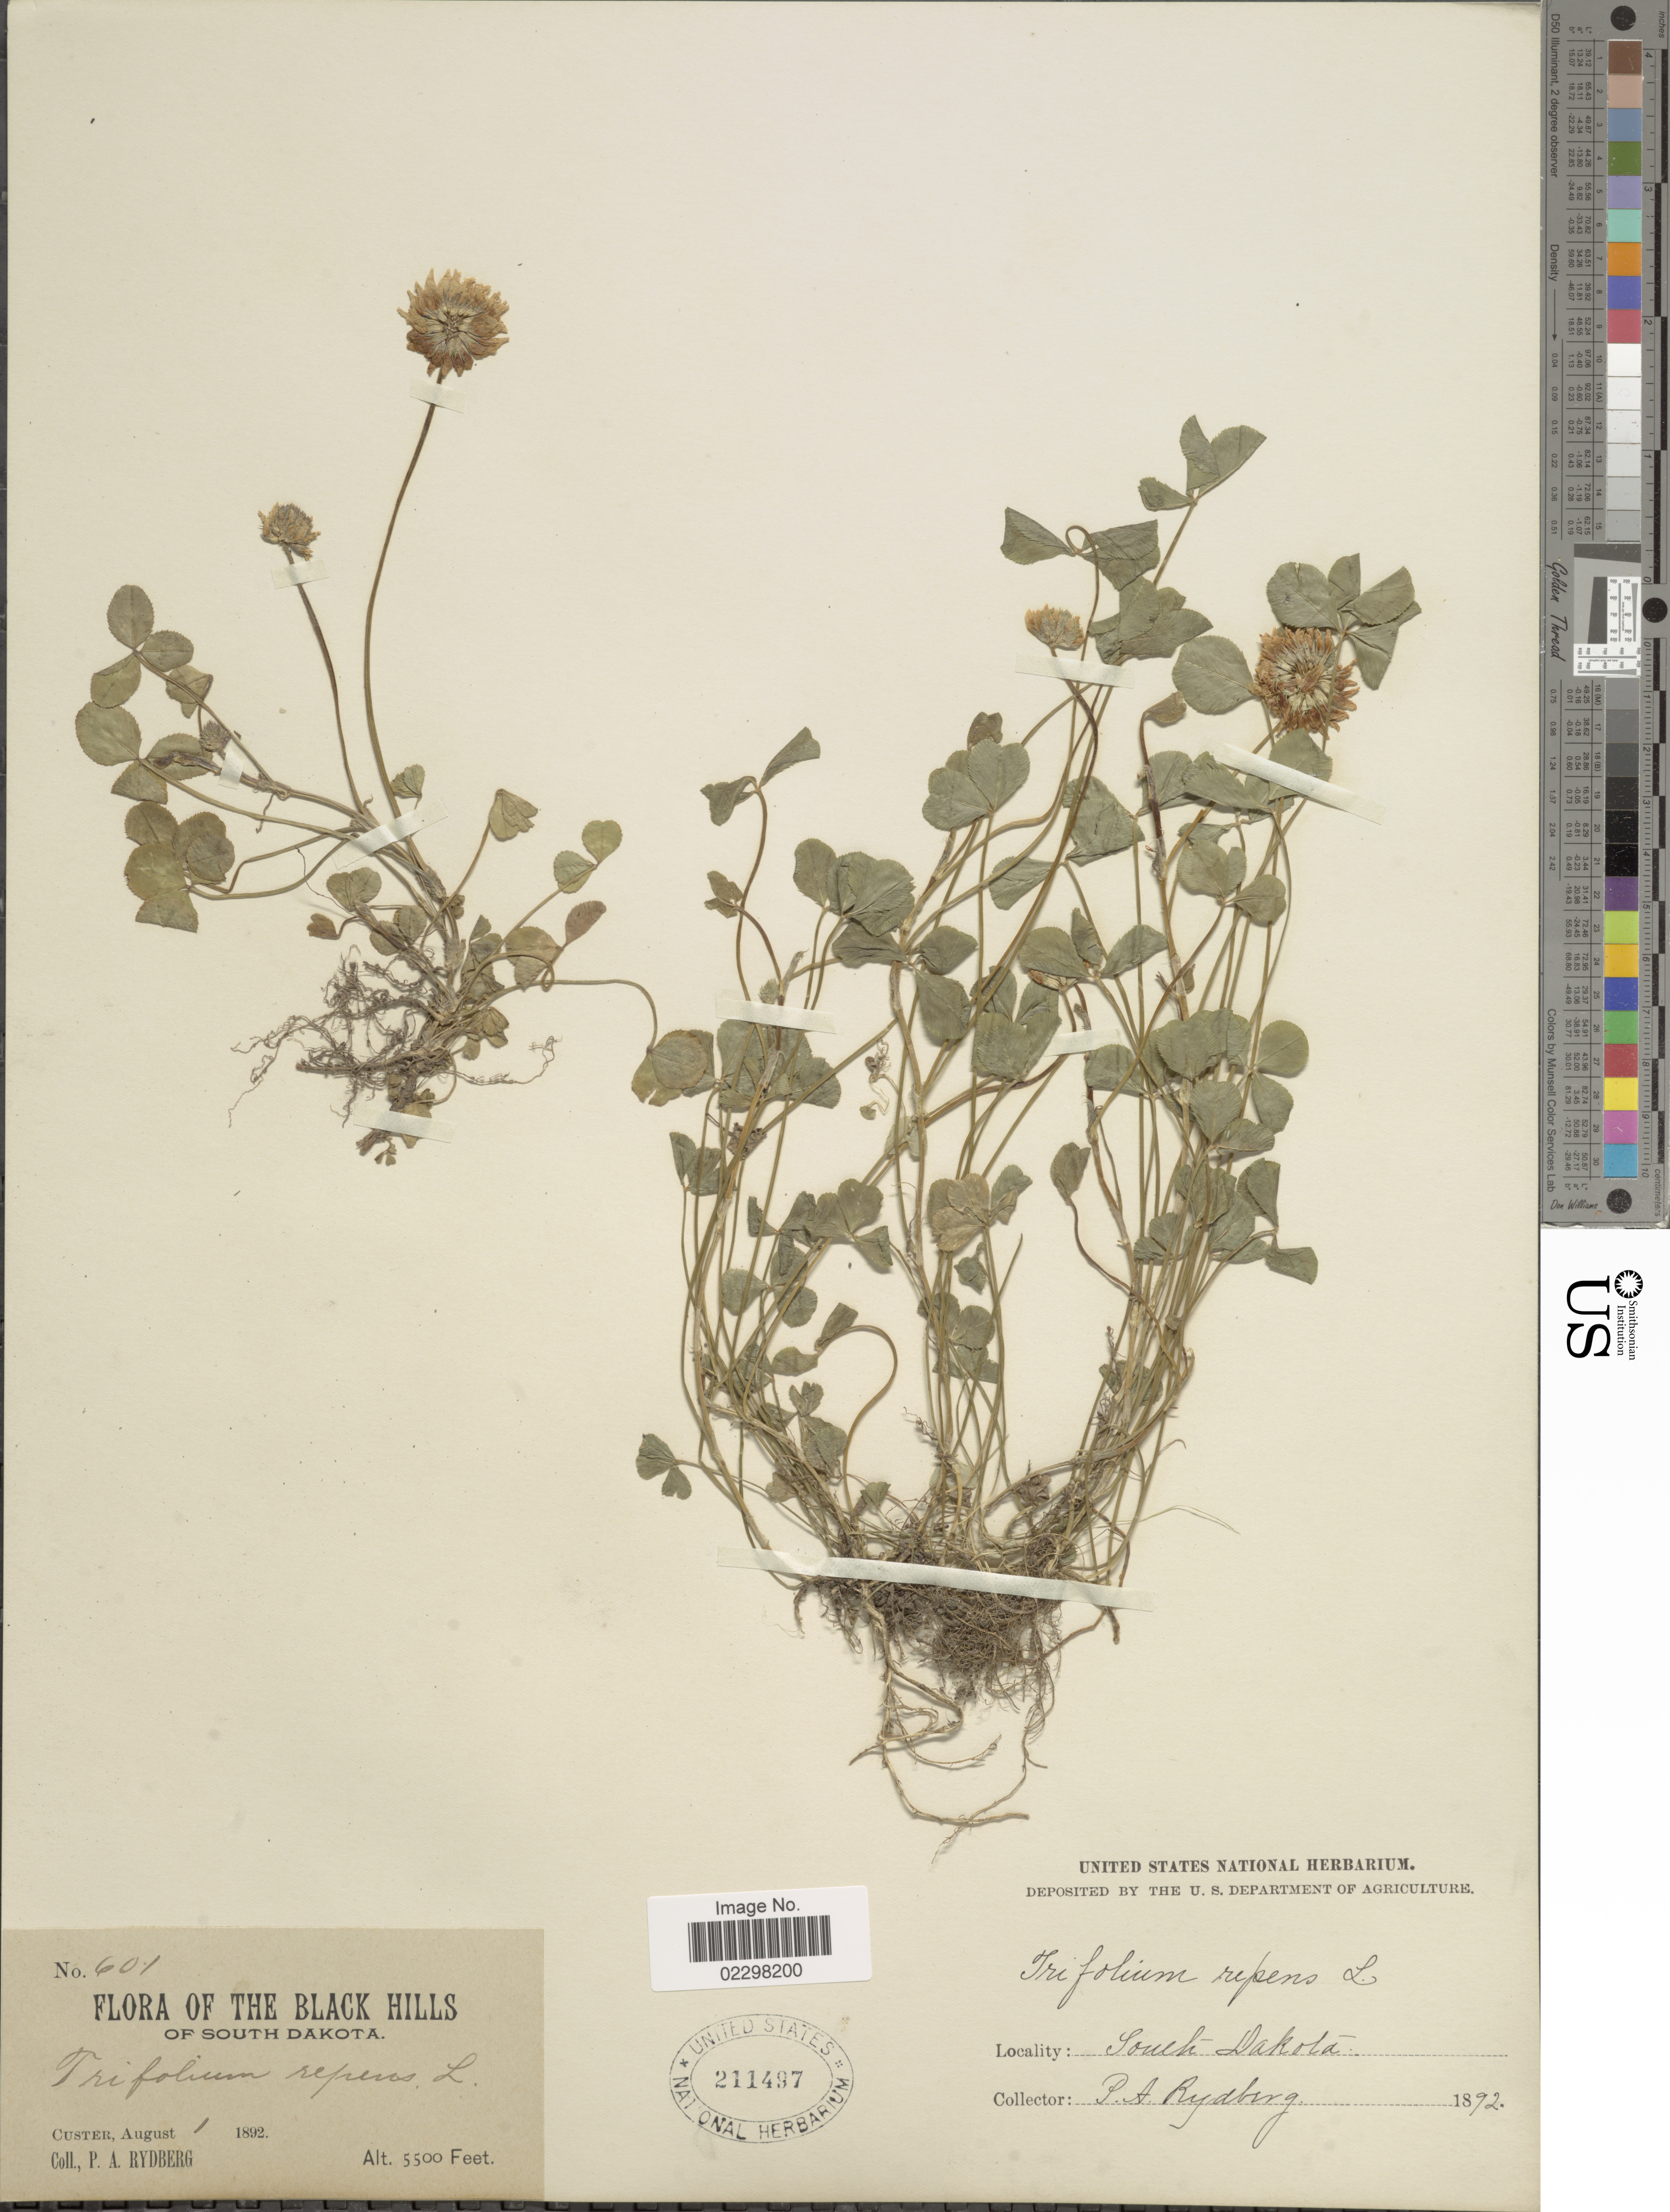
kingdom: Plantae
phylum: Tracheophyta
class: Magnoliopsida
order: Fabales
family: Fabaceae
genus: Trifolium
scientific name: Trifolium repens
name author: L.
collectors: P. A. Rydberg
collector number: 601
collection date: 1892-08-01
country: United States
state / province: South Dakota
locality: The Black Hills, Custer.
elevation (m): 1676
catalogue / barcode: US 211497